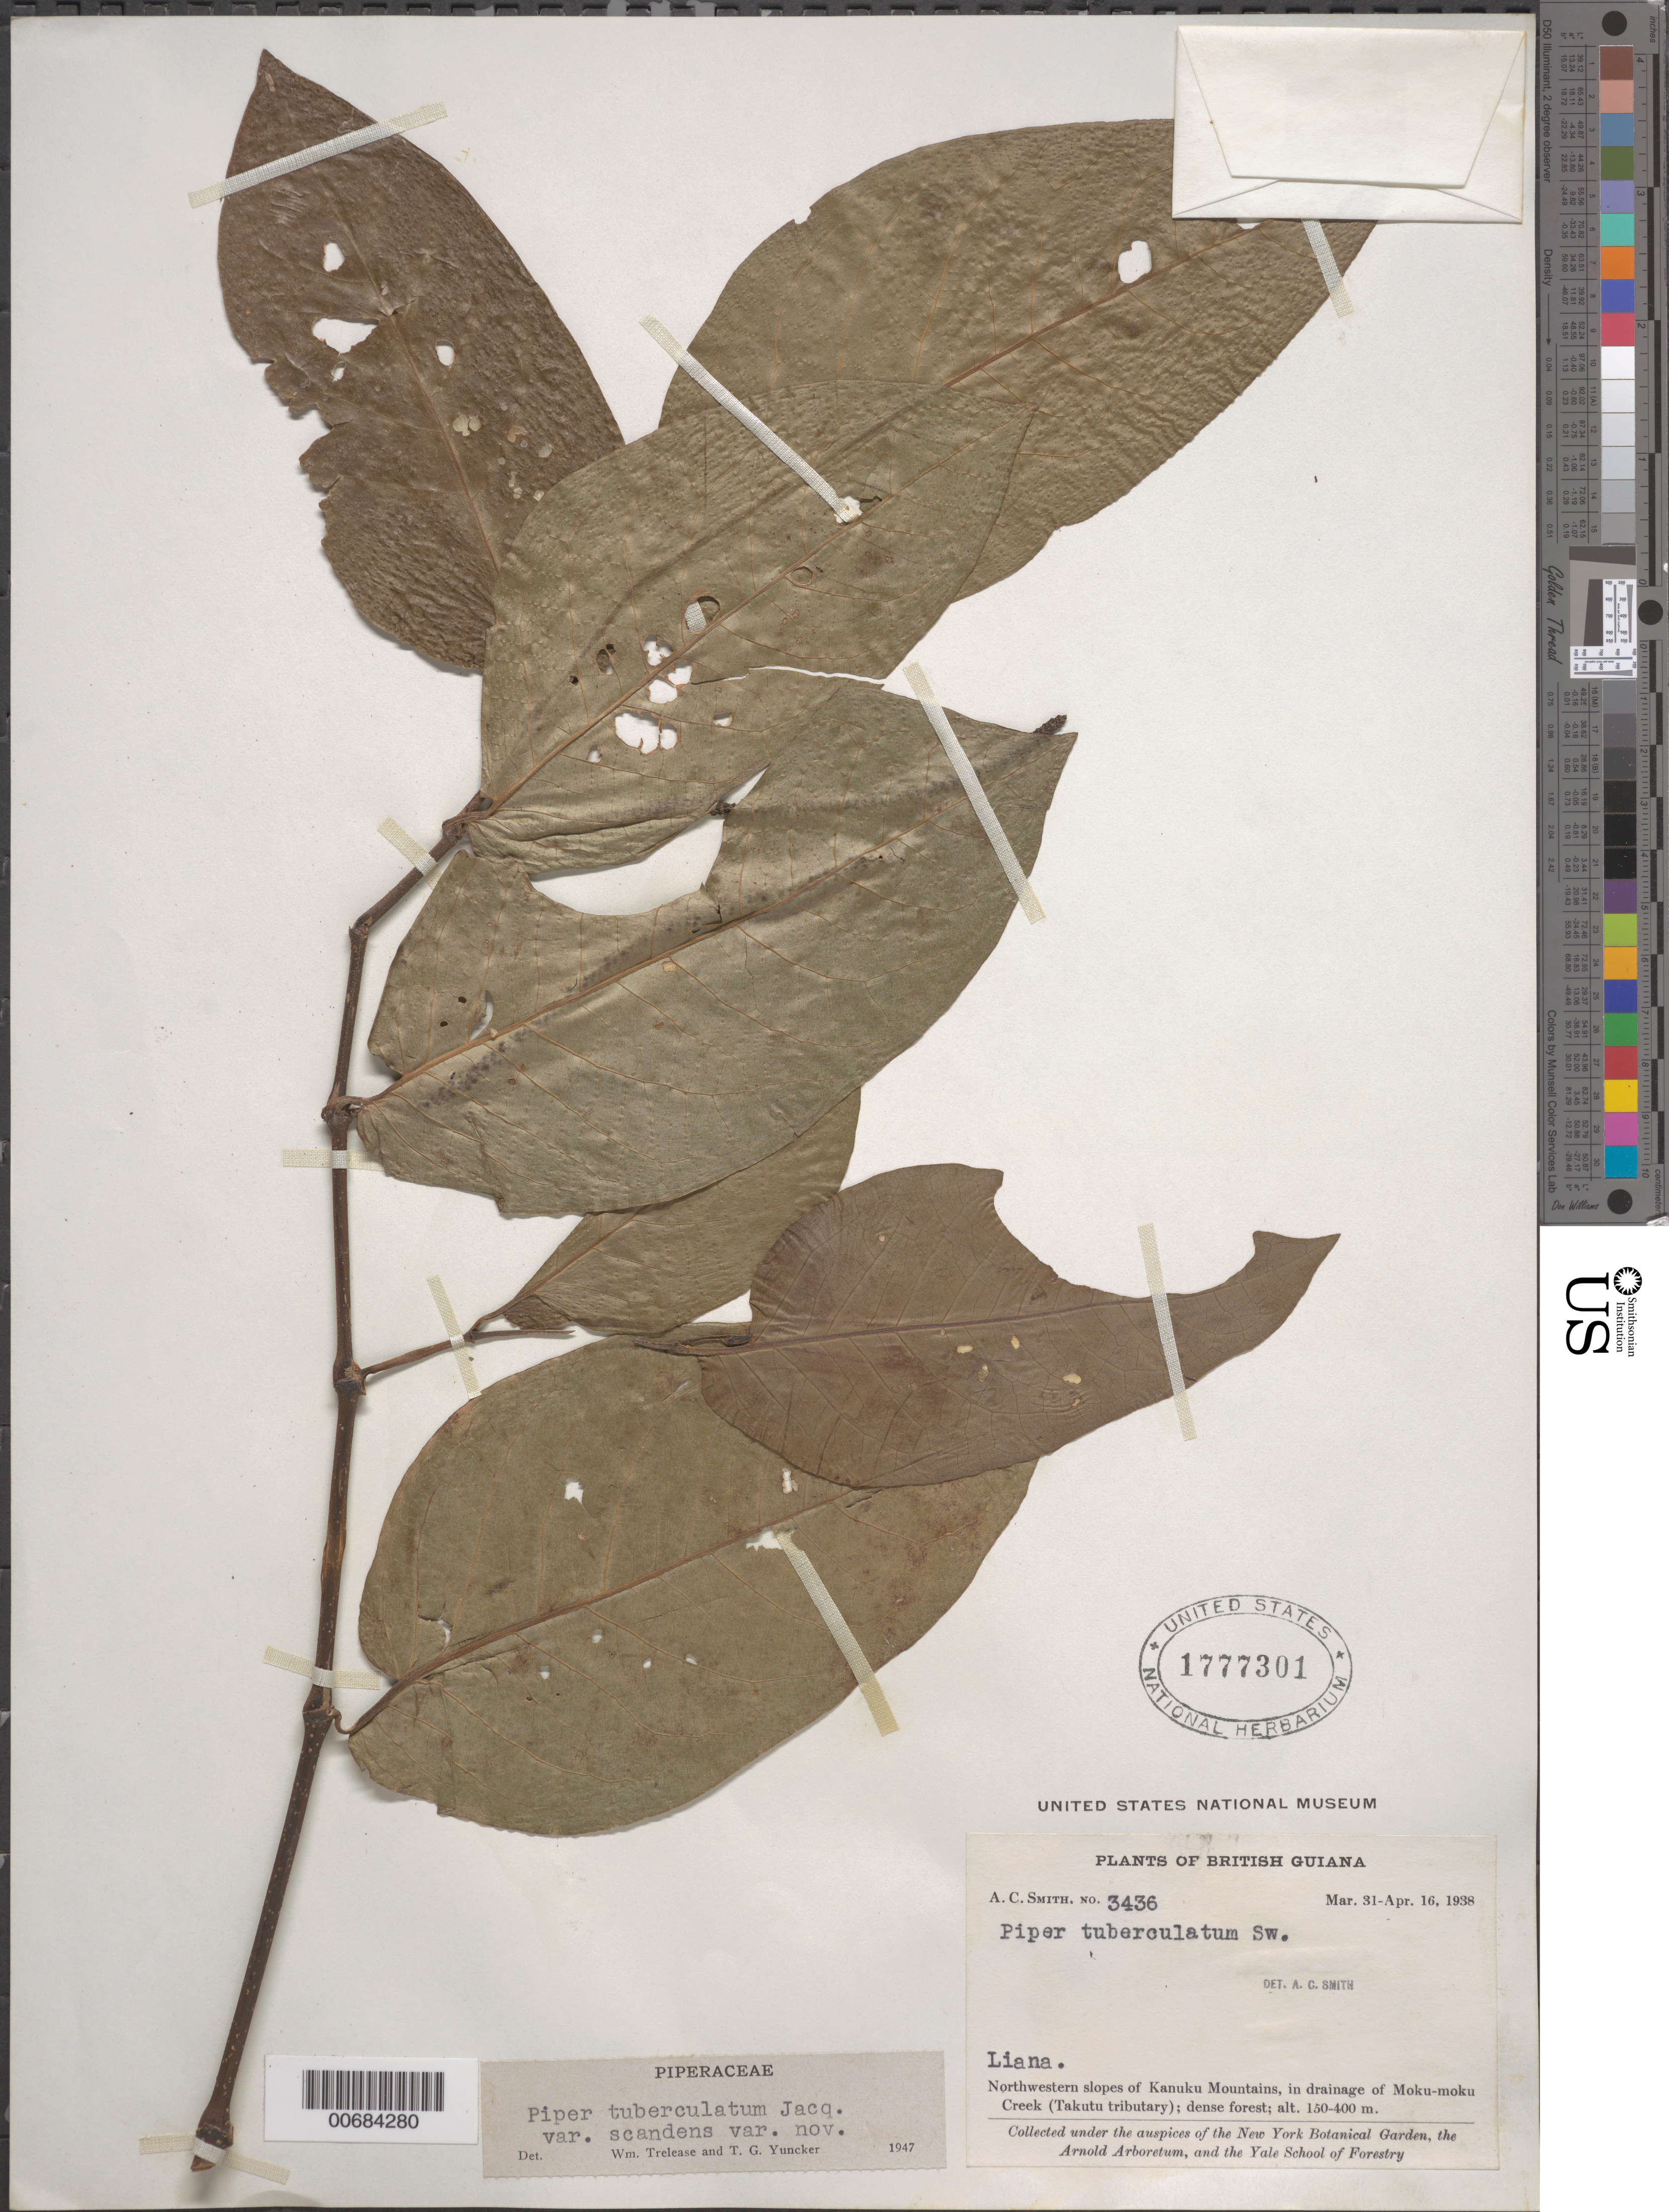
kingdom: Plantae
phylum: Tracheophyta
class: Magnoliopsida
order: Piperales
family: Piperaceae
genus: Piper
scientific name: Piper tuberculatum var. scandens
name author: Trel. & Yunck.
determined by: Trelease, W.; Yuncker, T. G.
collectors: A. C. Smith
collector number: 3436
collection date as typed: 31-Mar-38 to 16-Apr-38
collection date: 1938-03-31/1938-04-16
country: Guyana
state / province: U. Takutu-U. Essequibo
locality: Kanuku Mts., NW slopes, in drainage of Moku-moku Creek (Takutu tributary)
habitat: Dense forest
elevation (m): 150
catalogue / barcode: US 1777301